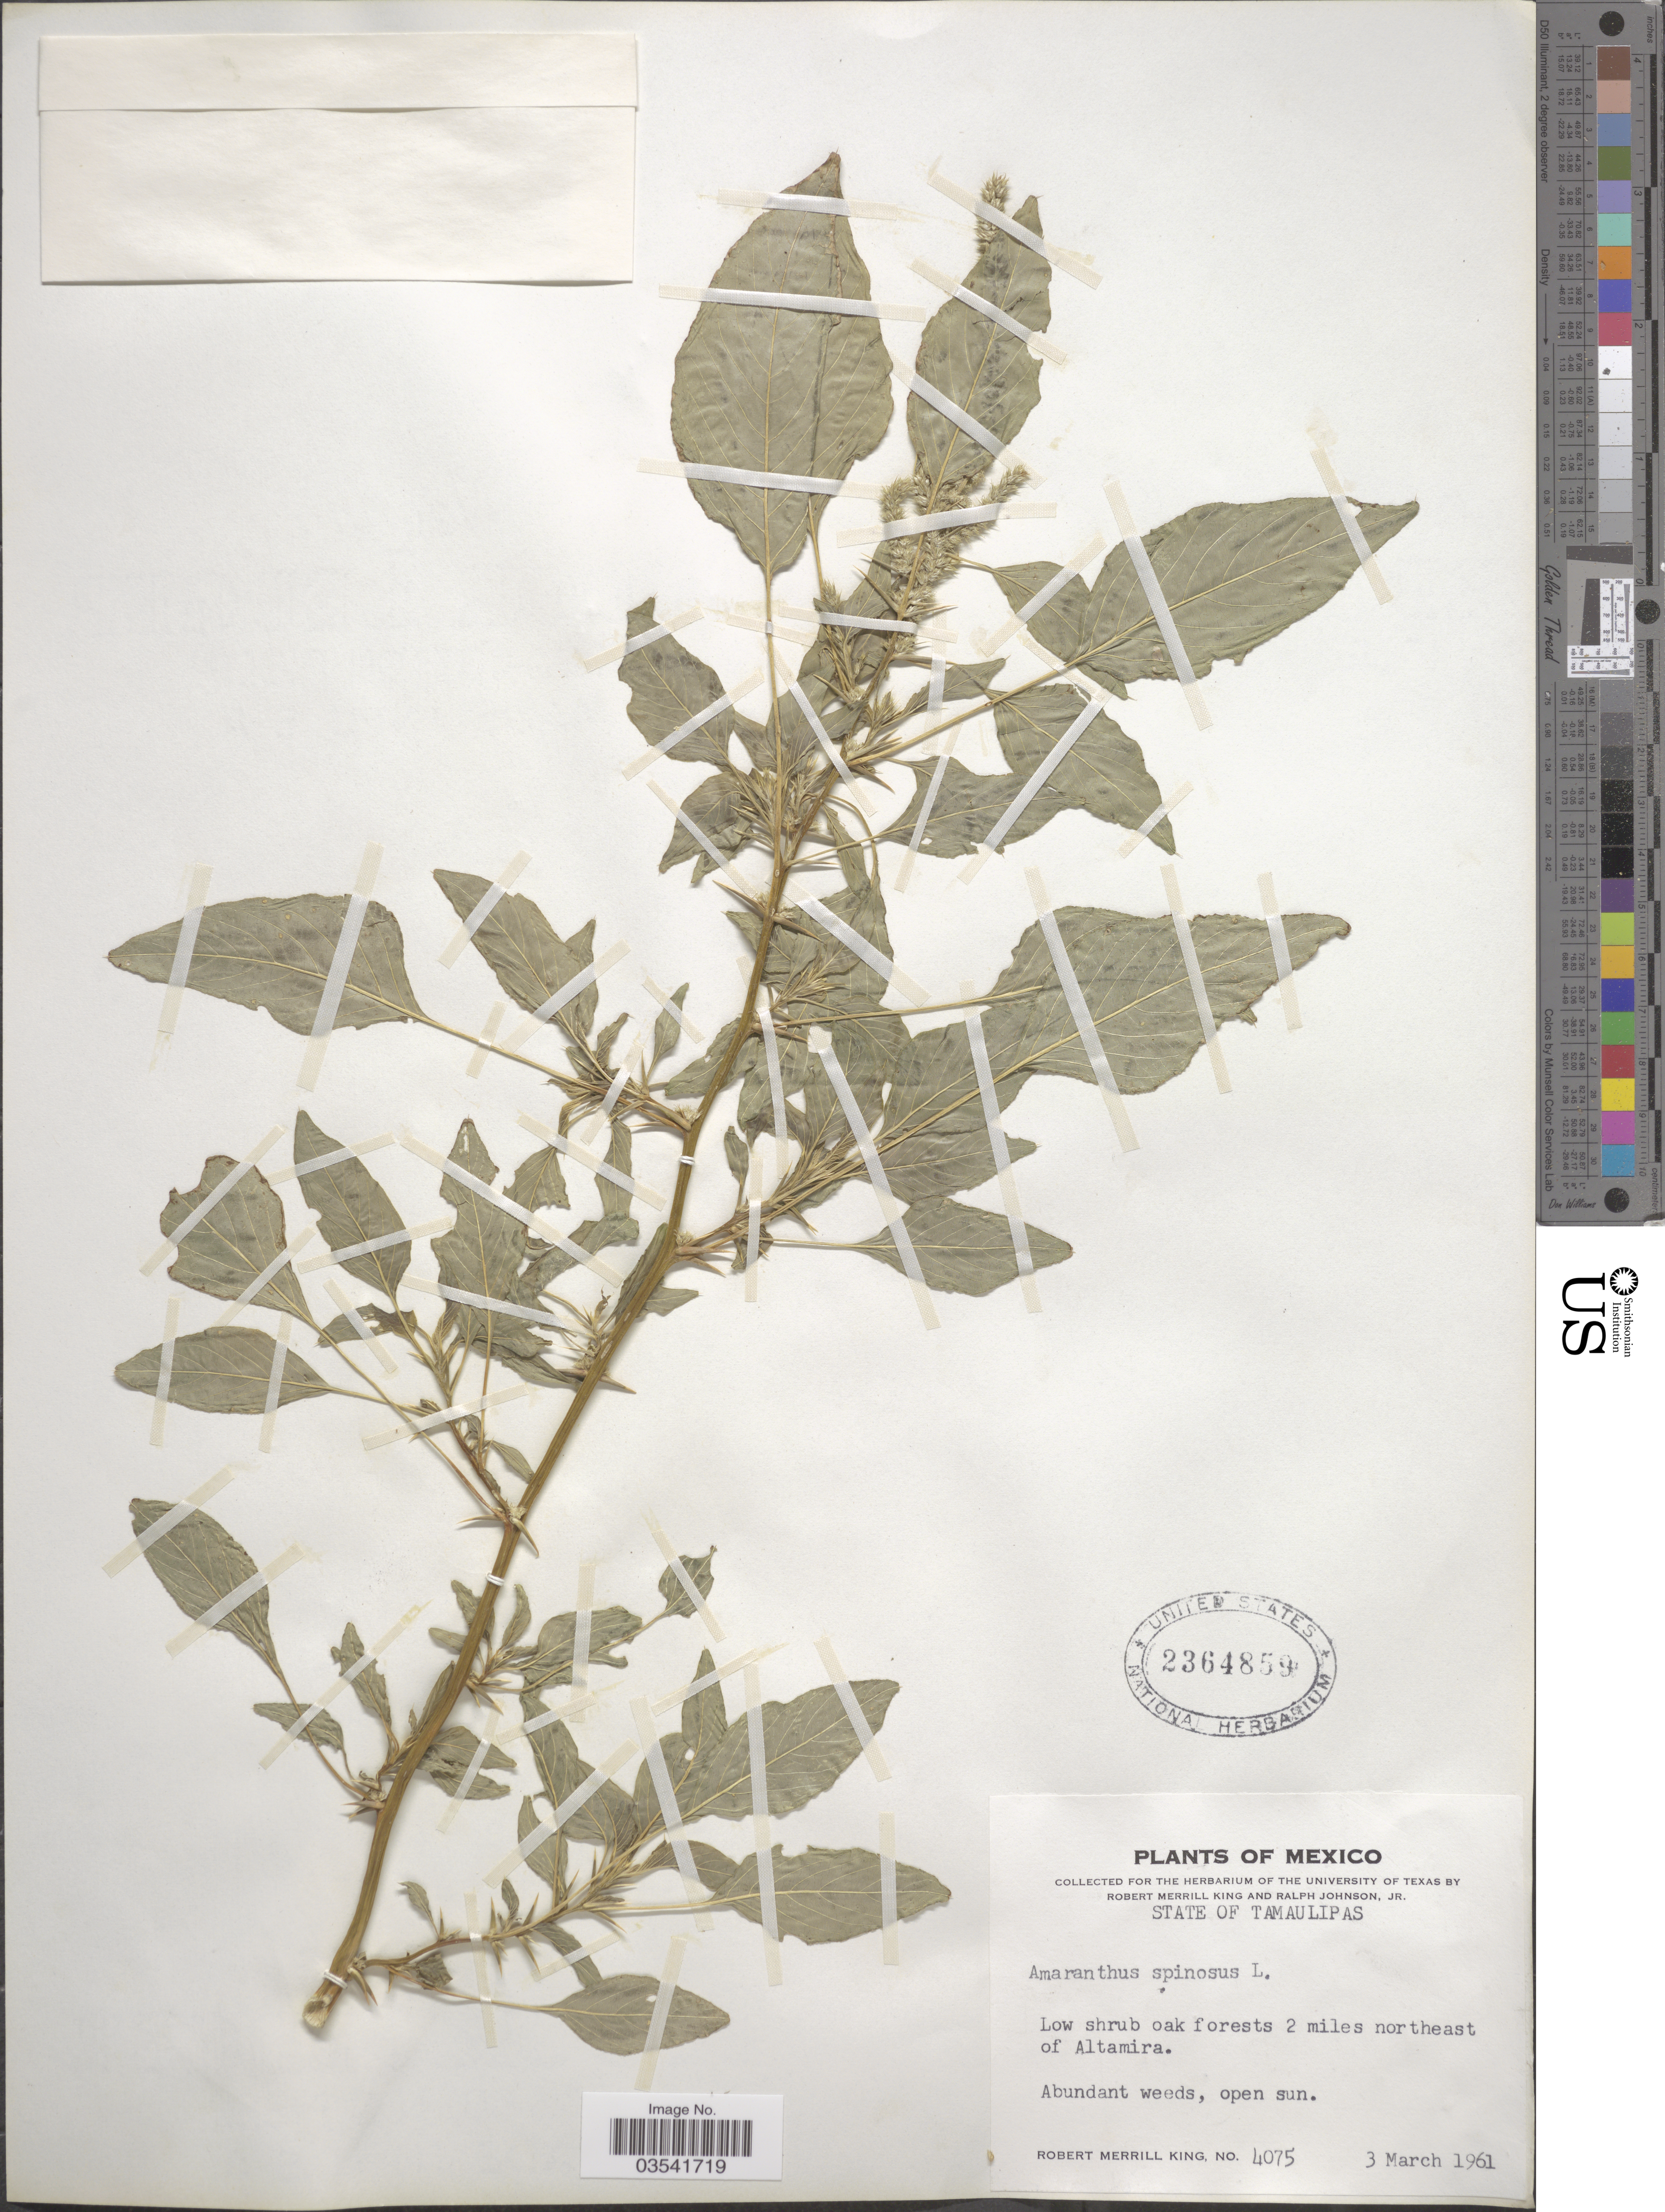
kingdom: Plantae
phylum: Tracheophyta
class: Magnoliopsida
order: Caryophyllales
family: Amaranthaceae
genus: Amaranthus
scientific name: Amaranthus spinosus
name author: L.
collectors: R. M. King & R. Johnson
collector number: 4075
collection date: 1961-03-03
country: Mexico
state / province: Tamaulipas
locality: Low shrub oak forests 2 miles northeast of Altamira.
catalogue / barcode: US 2364859